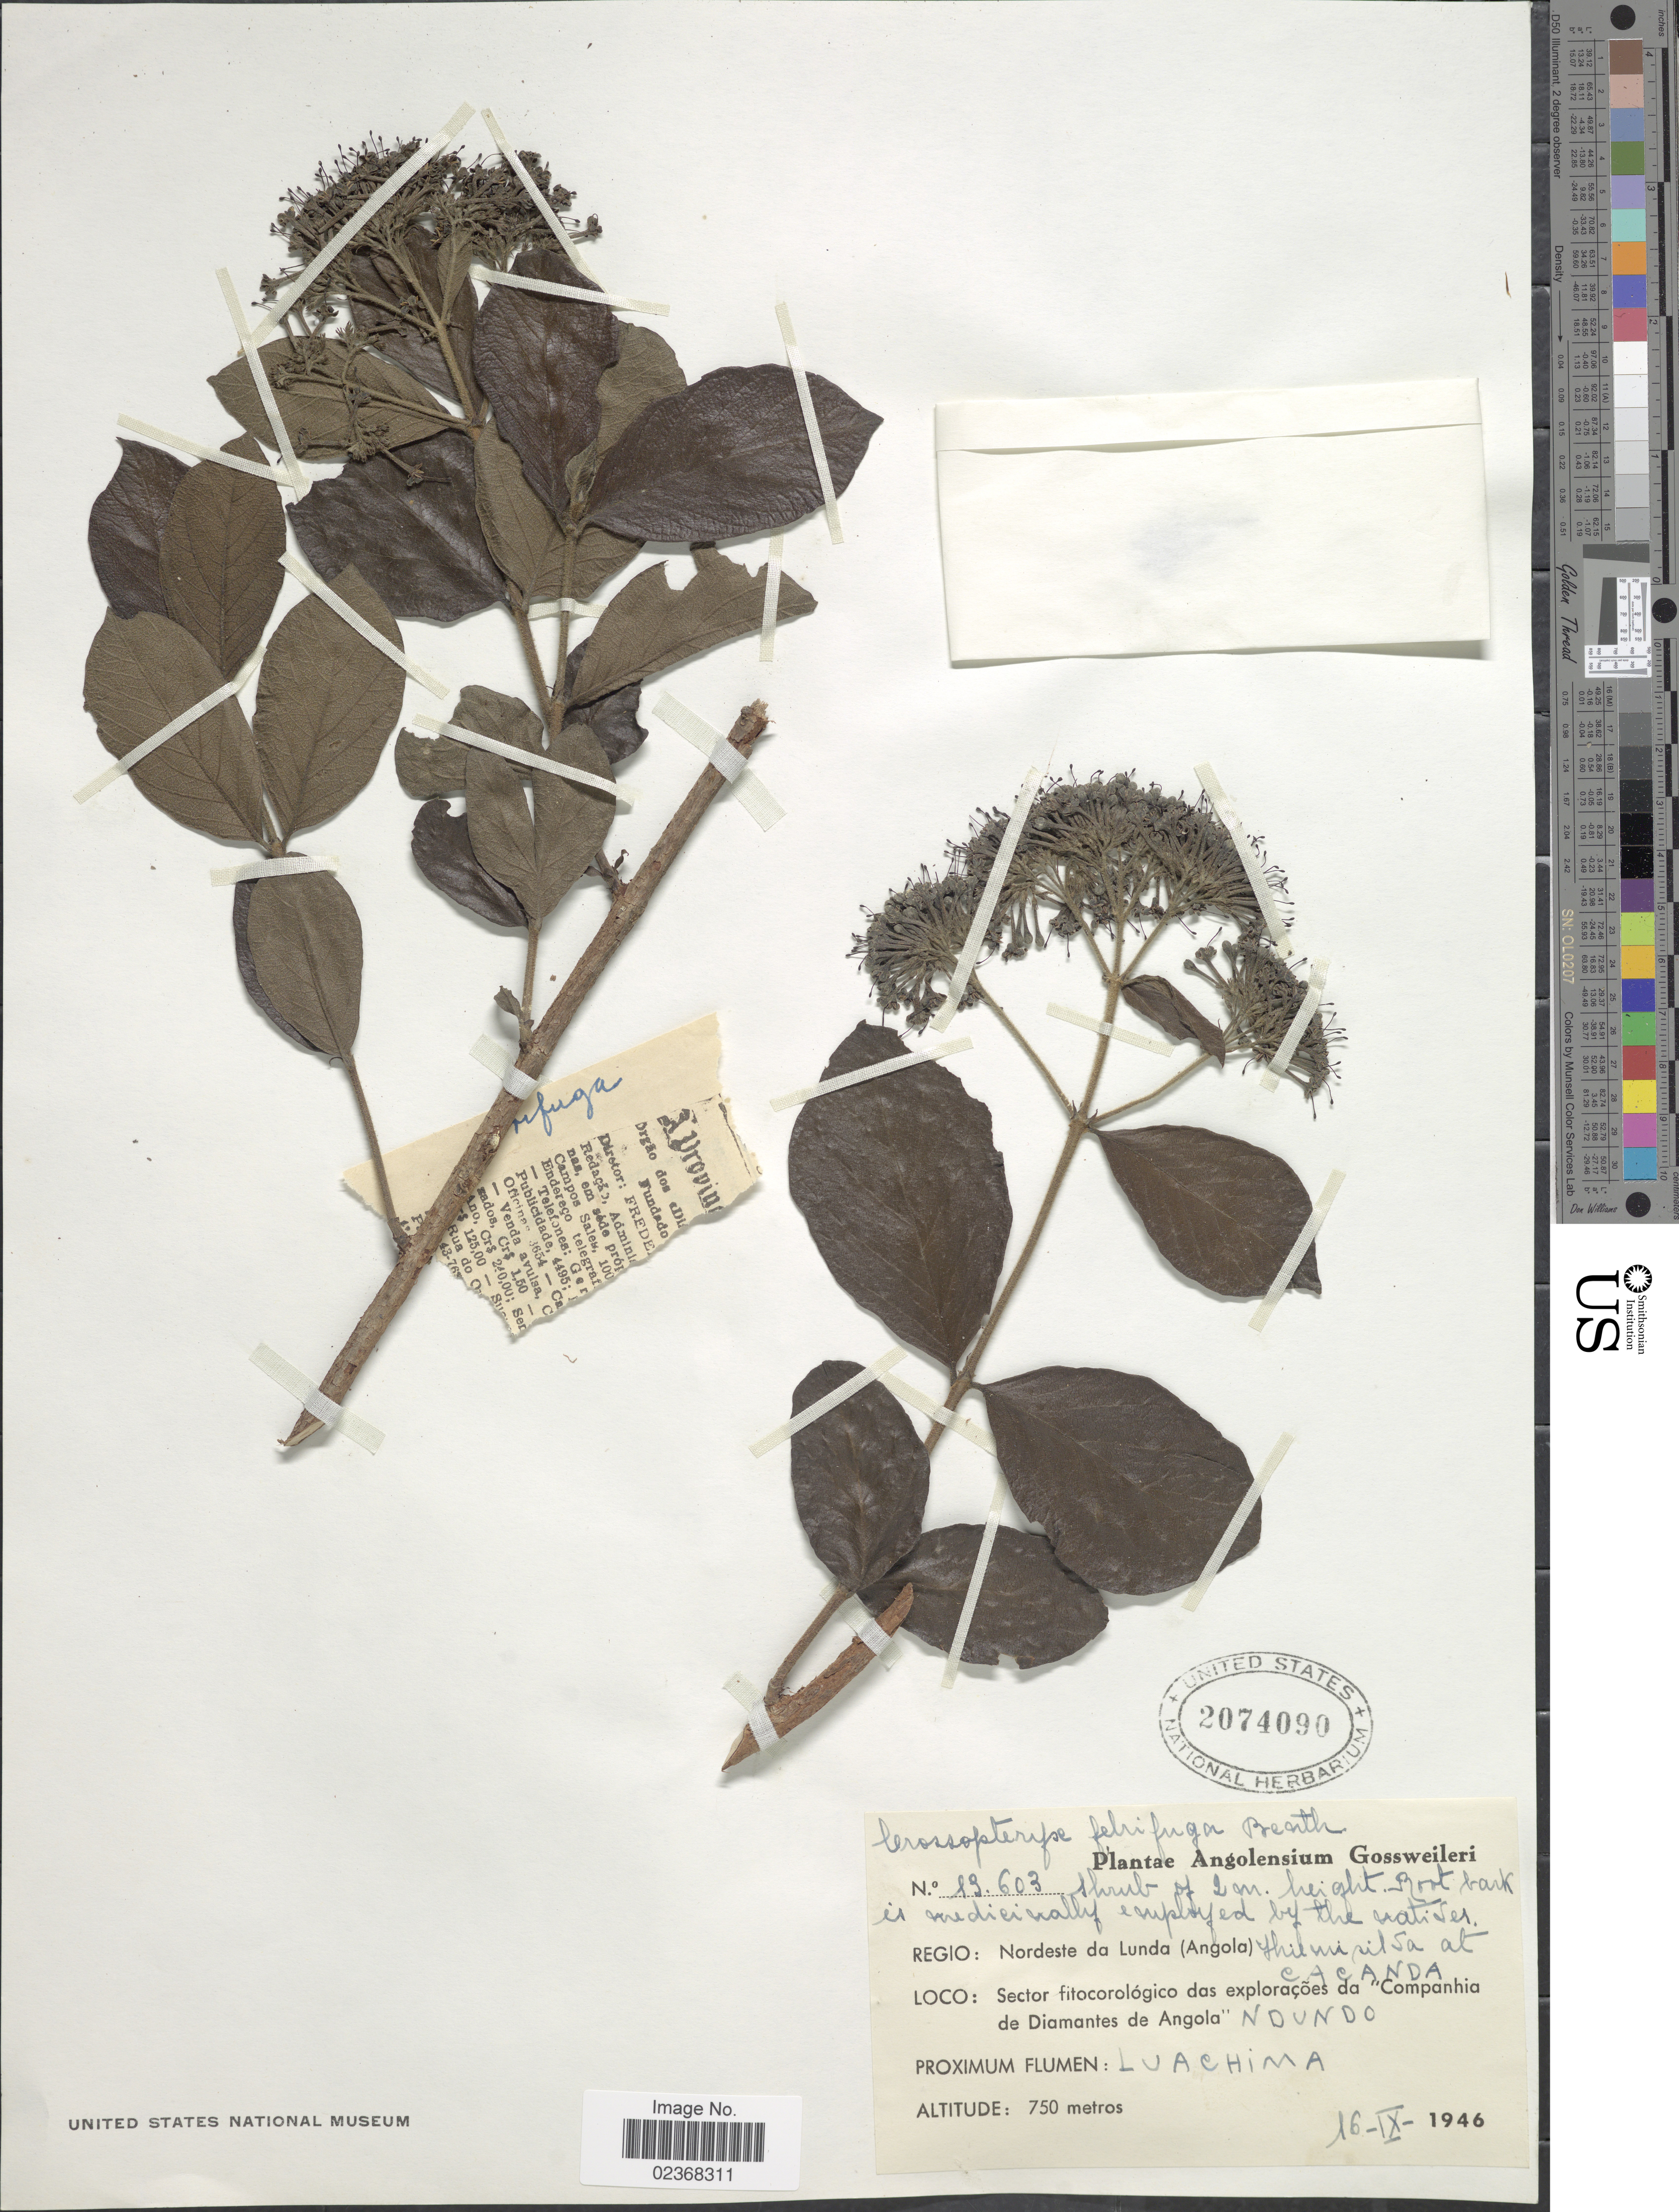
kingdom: Plantae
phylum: Tracheophyta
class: Magnoliopsida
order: Gentianales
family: Rubiaceae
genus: Crossopteryx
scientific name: Crossopteryx febrifuga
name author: (Afzel. ex G. Don) Benth.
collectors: -. Gossweiler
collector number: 13603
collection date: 1946-09-16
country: Angola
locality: Regio: Nordeste da Lunda (Angola) , Sector fitocorologico das exploracoes da Companhia de Diamantes de Angola, Proximum Flumen: Luachima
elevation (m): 750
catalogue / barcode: US 2074090